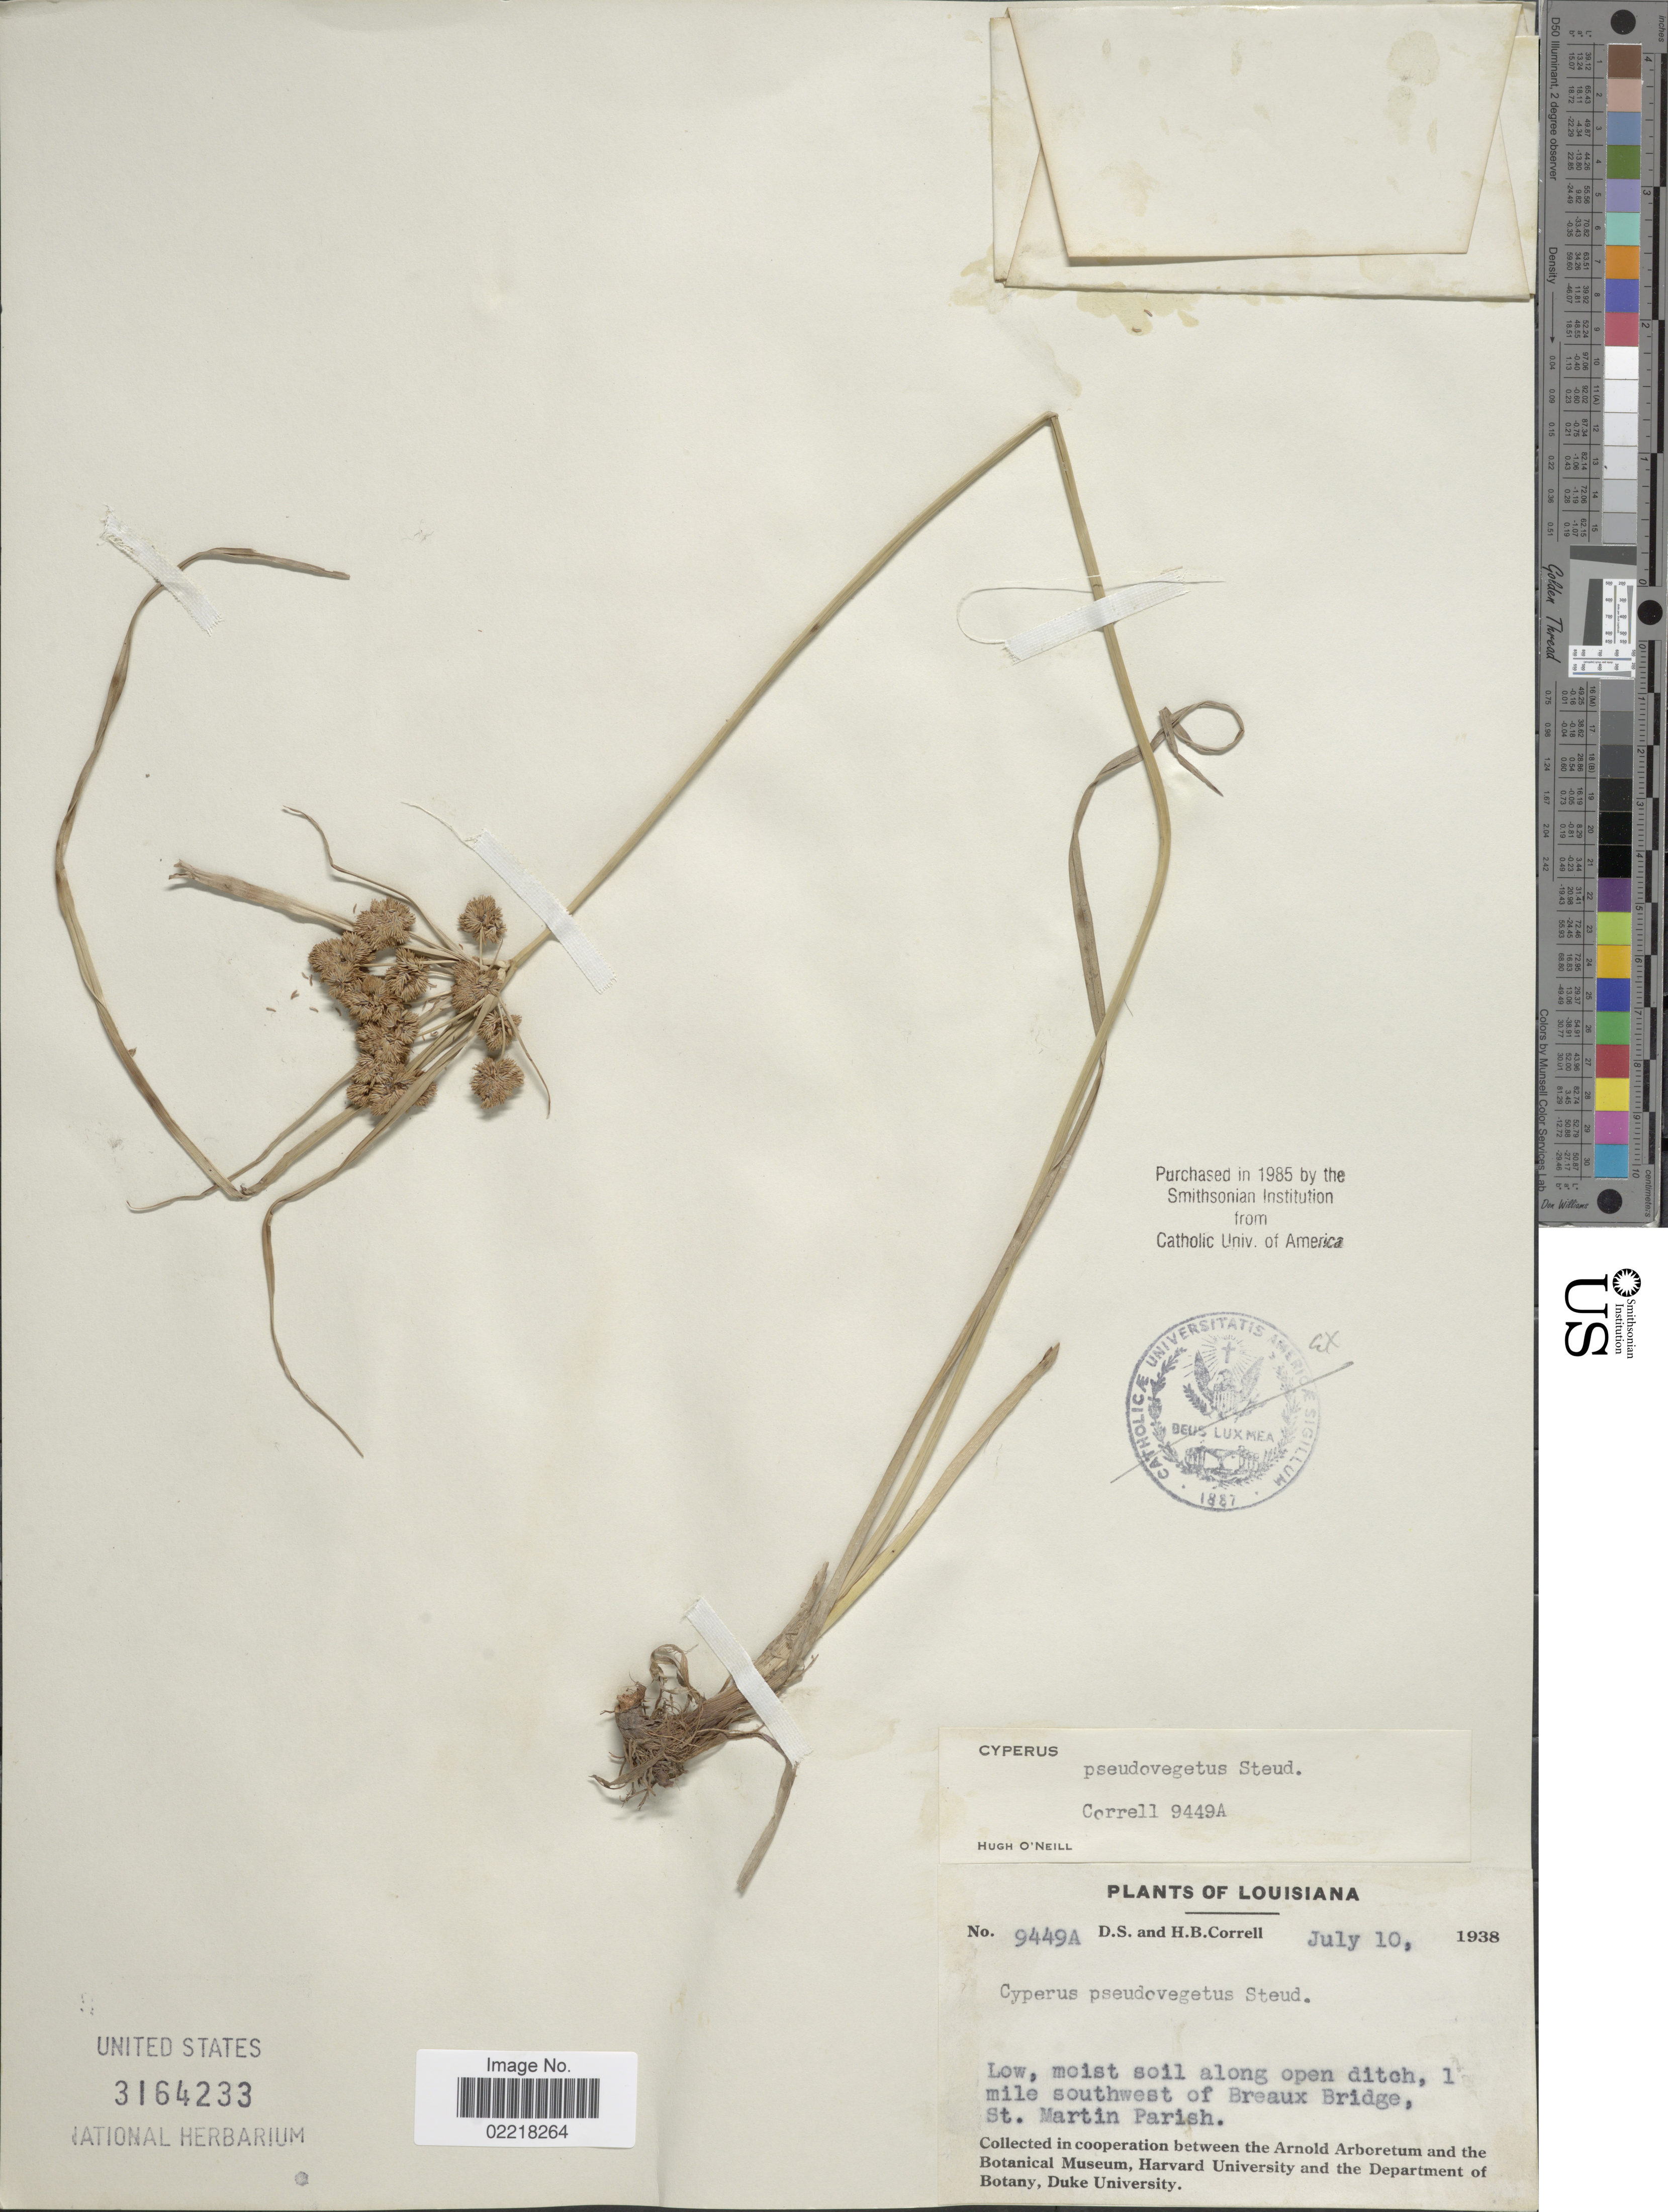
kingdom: Plantae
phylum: Tracheophyta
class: Liliopsida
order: Poales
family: Cyperaceae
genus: Cyperus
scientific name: Cyperus pseudovegetus Steud.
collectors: D. S. Correll & H. Correll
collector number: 9449A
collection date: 1938-07-10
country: United States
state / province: Louisiana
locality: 1 mile southwest of Breaux Bridge, St. Martin Parish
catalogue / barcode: US 3164233